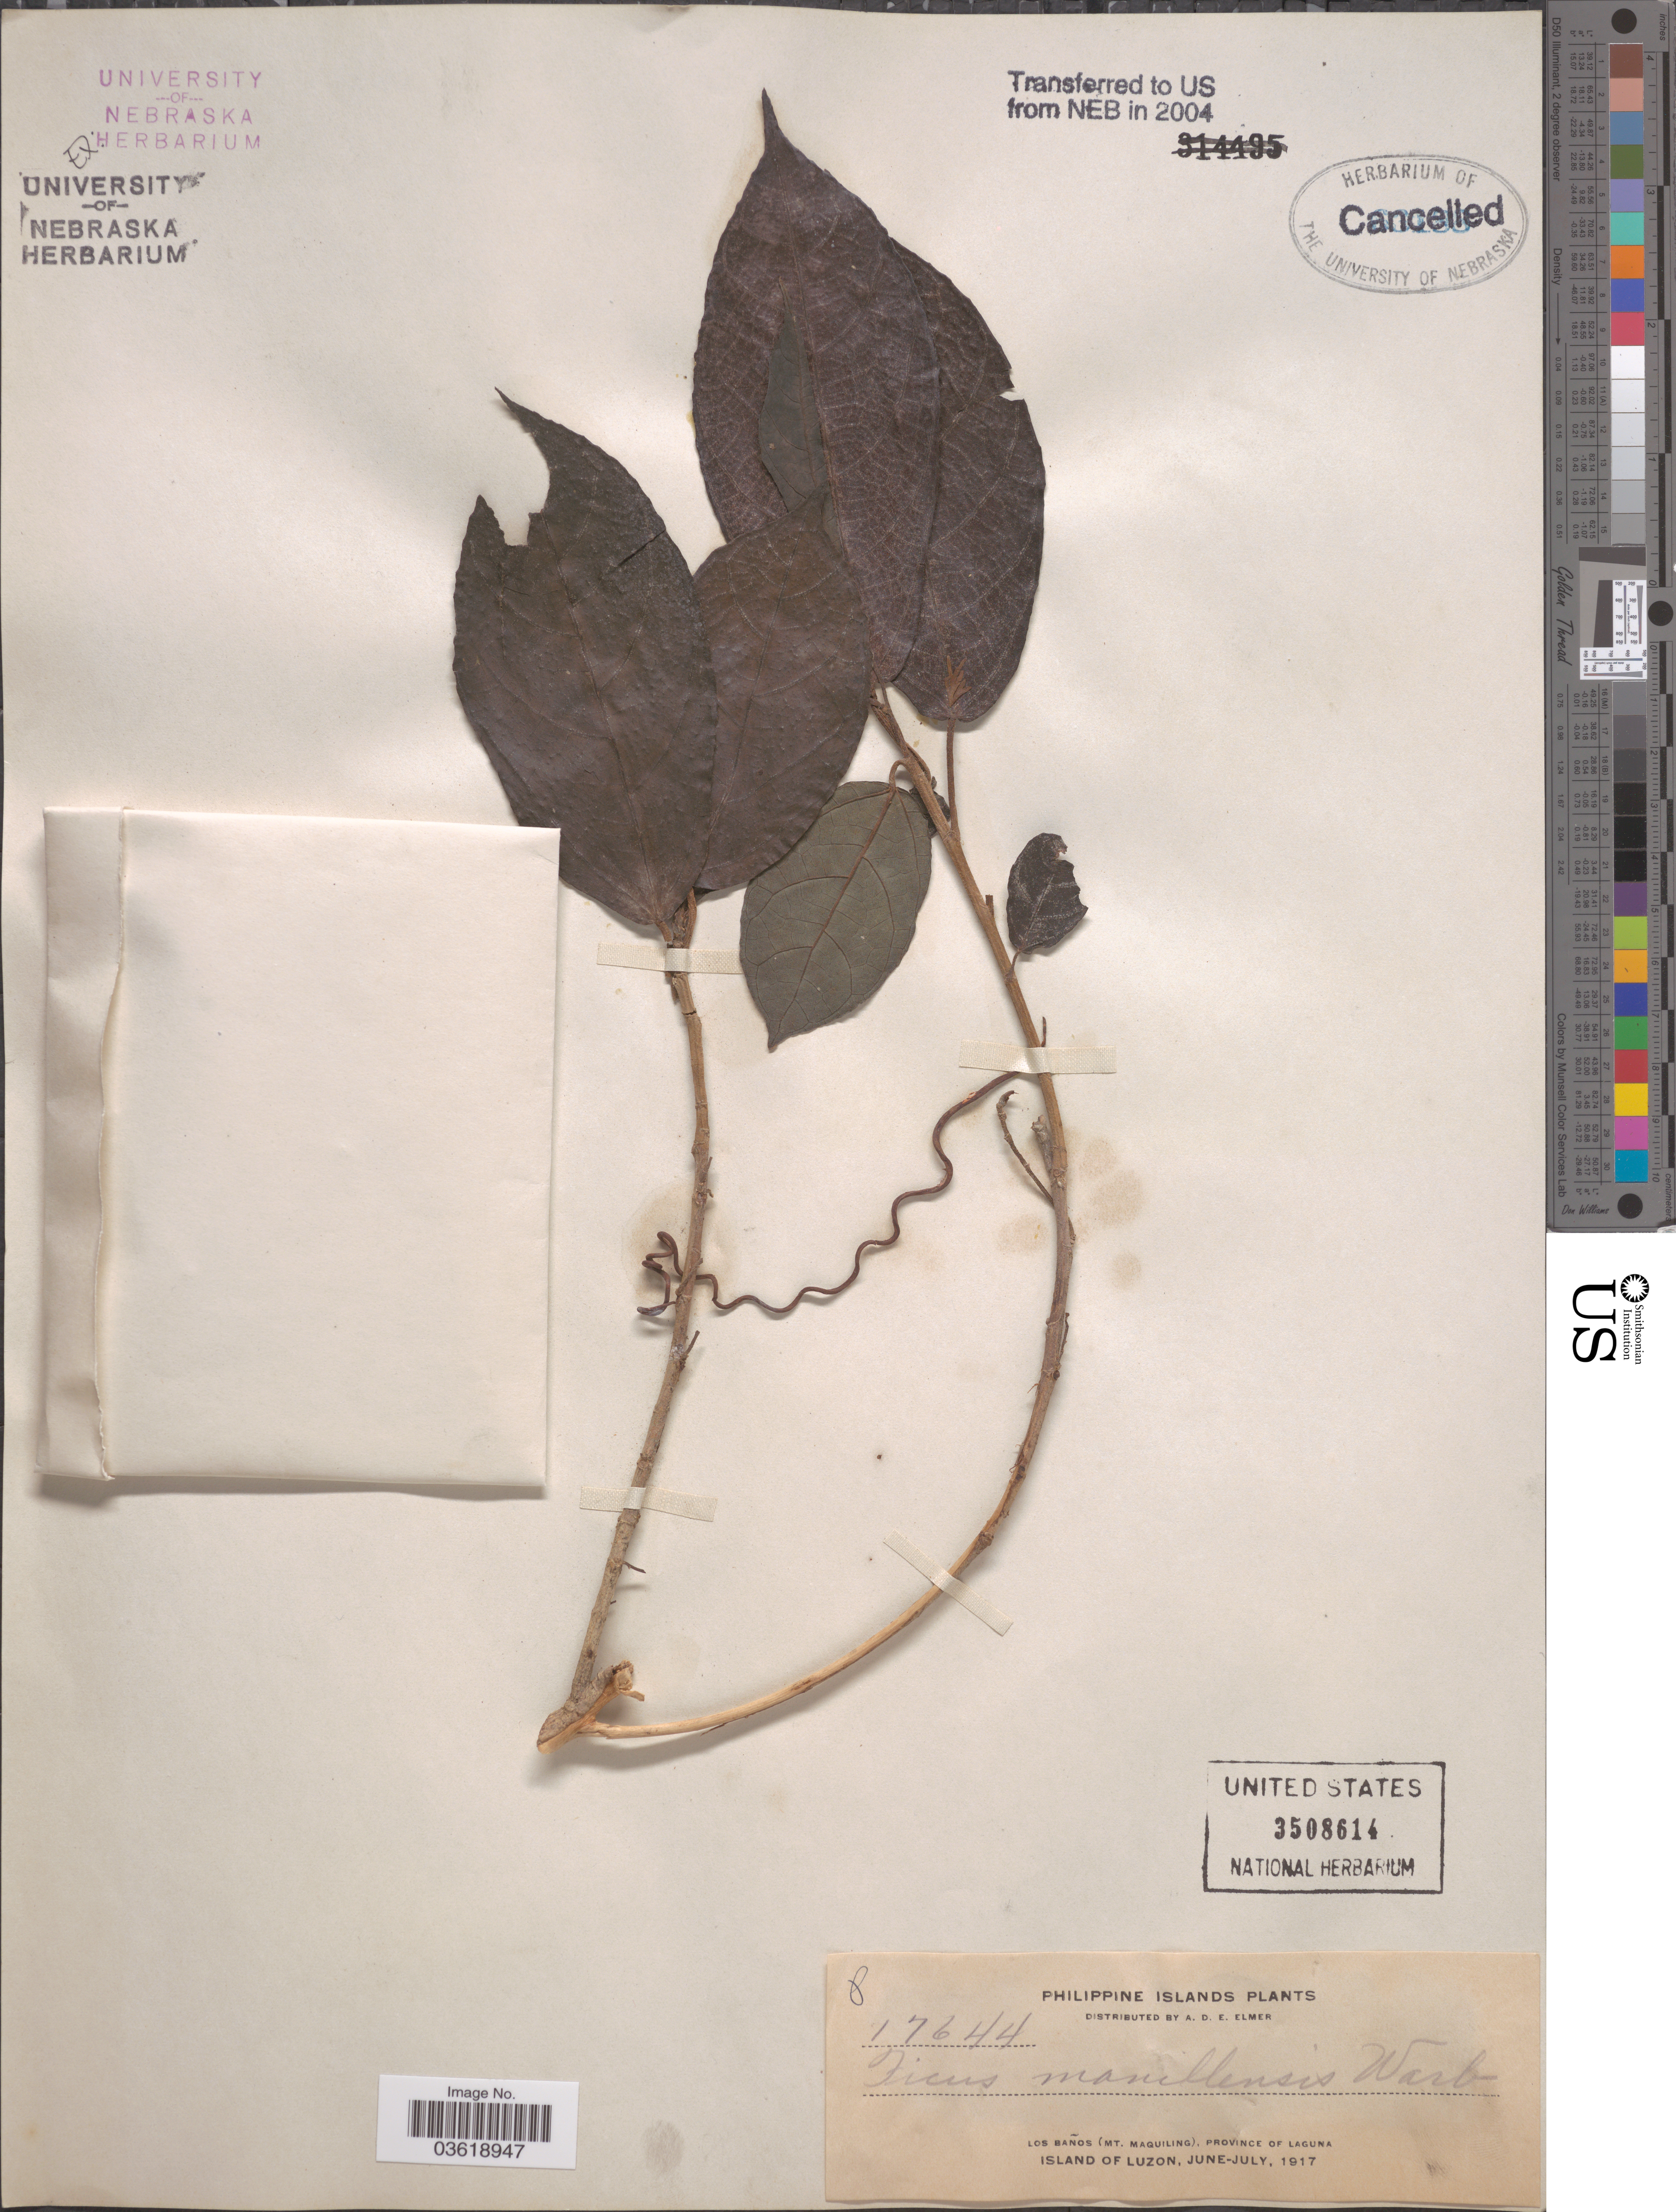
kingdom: Plantae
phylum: Tracheophyta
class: Magnoliopsida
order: Rosales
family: Moraceae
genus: Ficus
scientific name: Ficus gul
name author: Lauterb. & K. Schum.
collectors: A. D. E. Elmer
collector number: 17644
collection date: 1917-06/1917-07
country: Philippines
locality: Los Baños (Mt. Maquiling), Province of Laguna. Island of Luzon.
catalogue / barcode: US 3508614